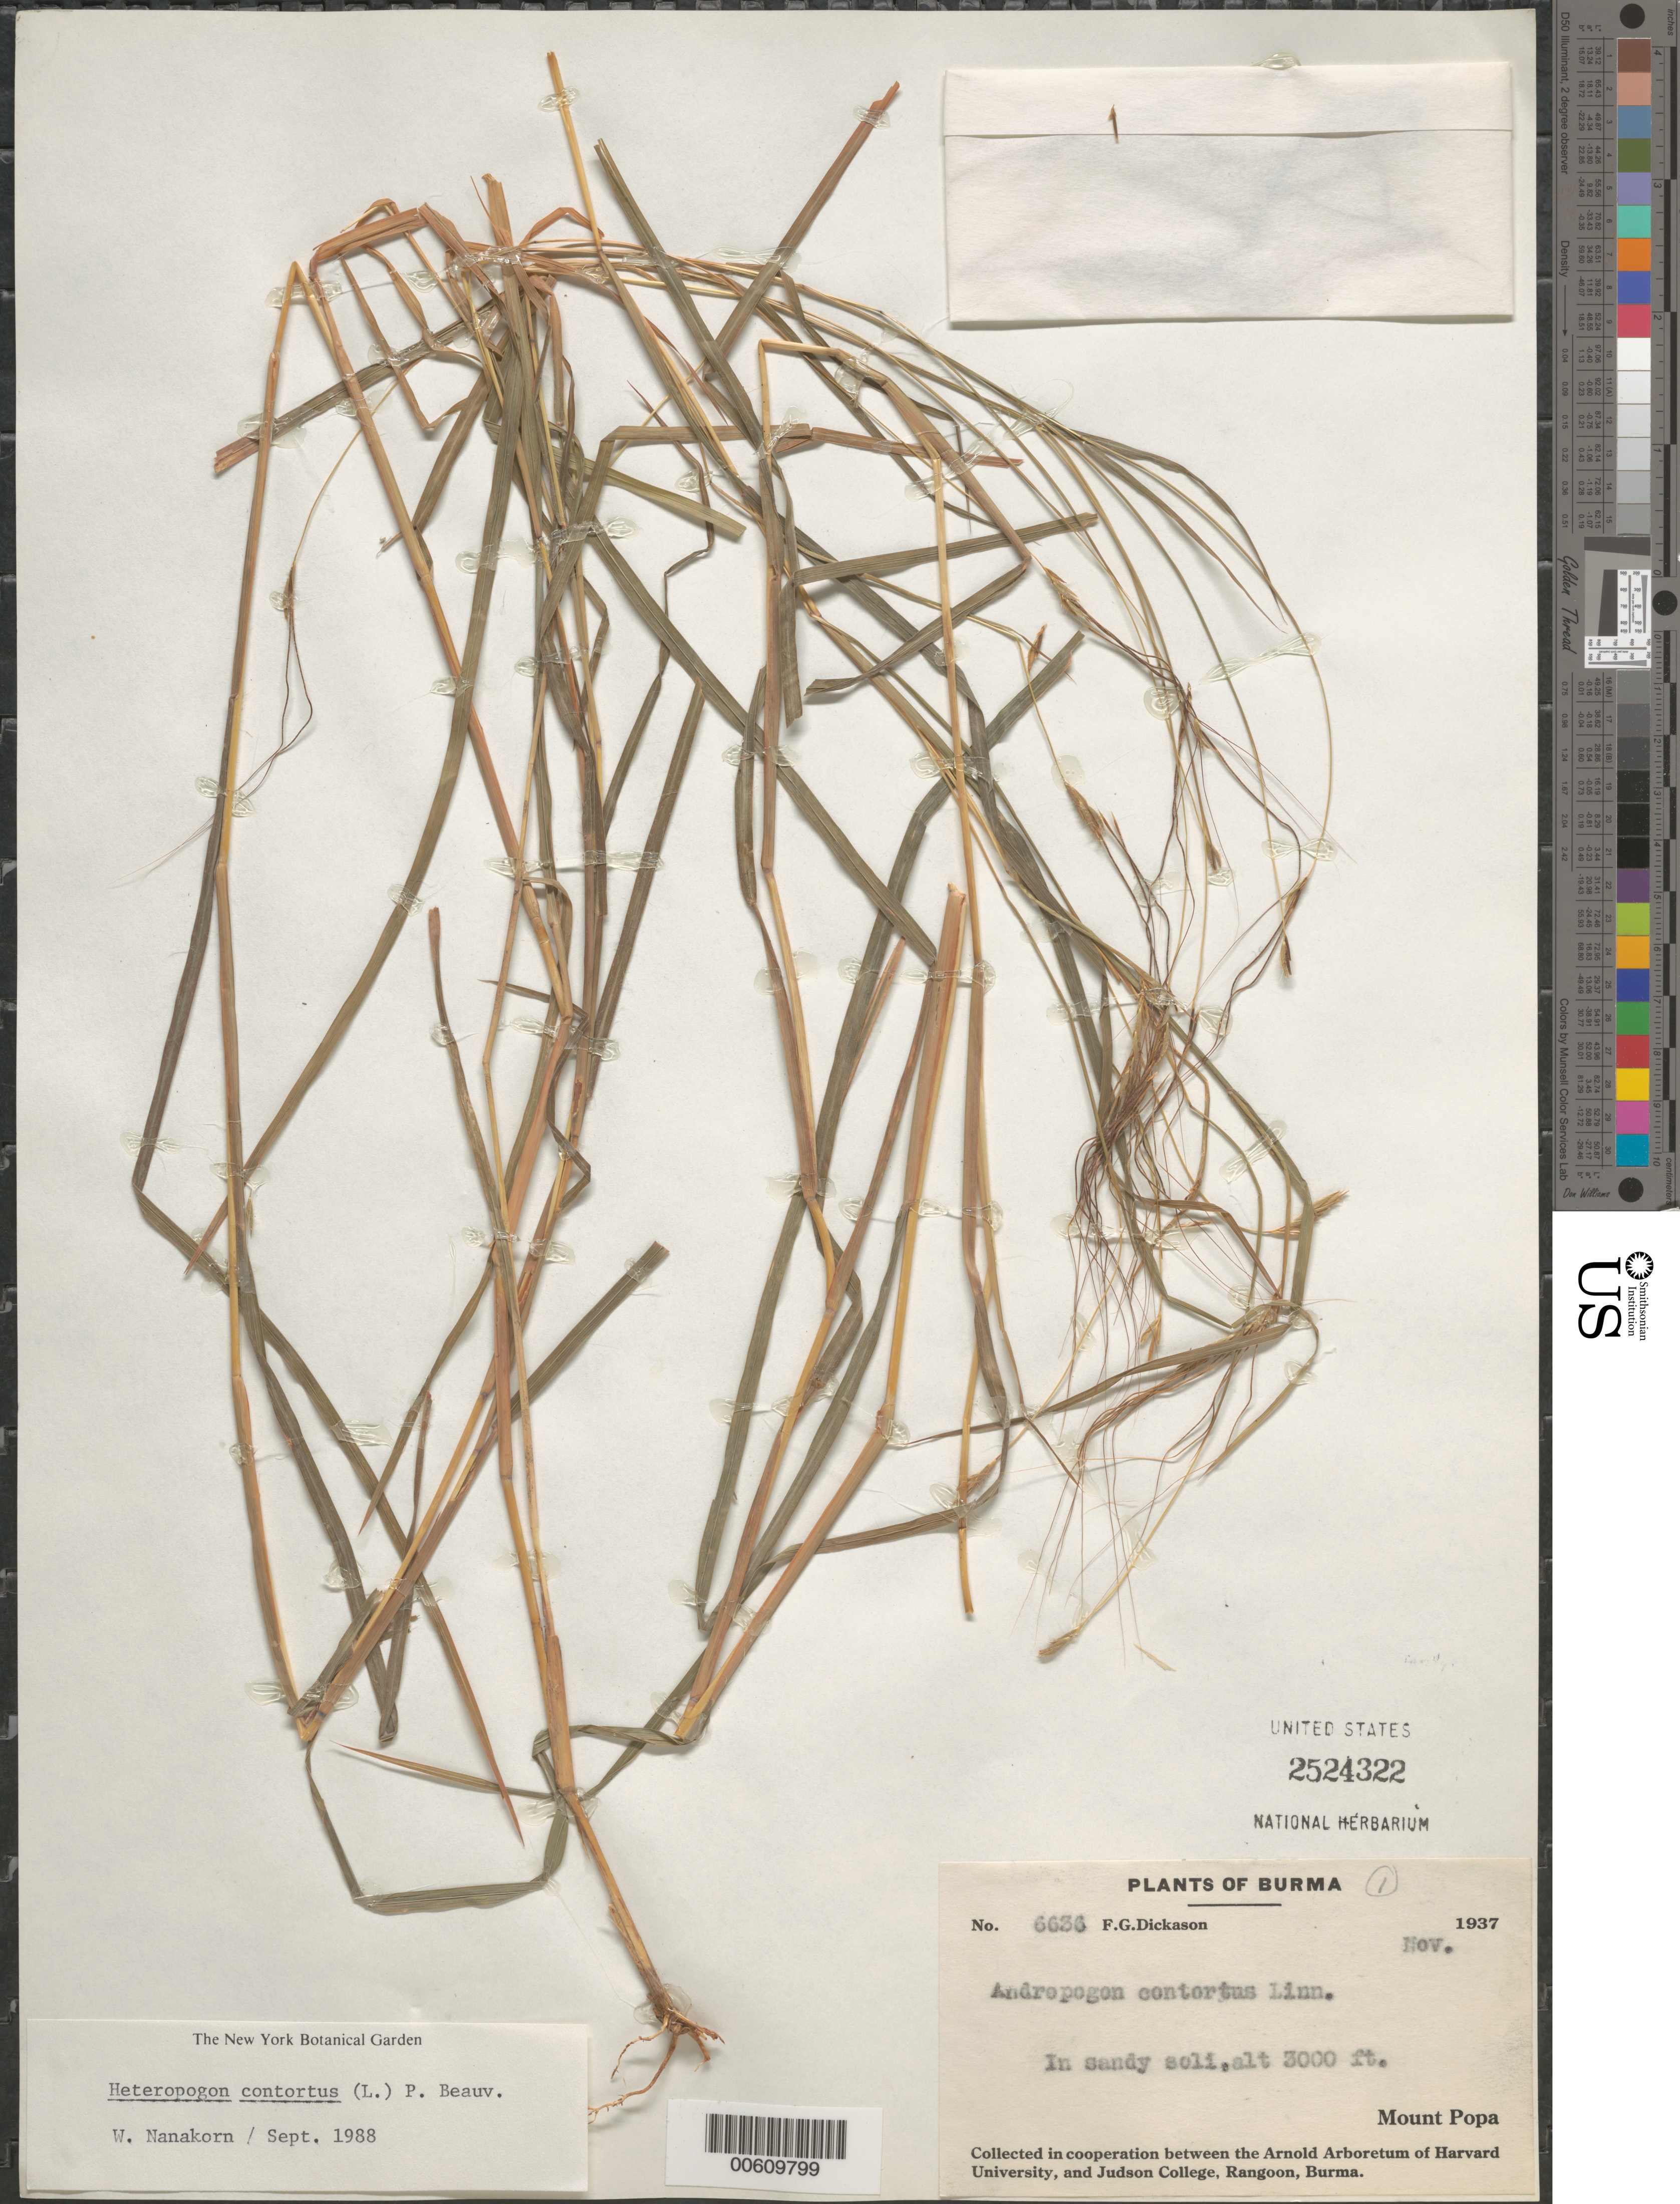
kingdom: Plantae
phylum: Tracheophyta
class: Liliopsida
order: Poales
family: Poaceae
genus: Heteropogon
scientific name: Heteropogon contortus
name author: (L.) P. Beauv. ex Roem. & Schult.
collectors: F. Dickason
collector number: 6636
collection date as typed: Nov 1937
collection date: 1937-11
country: Myanmar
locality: Mount Popa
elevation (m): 914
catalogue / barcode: US 2524322